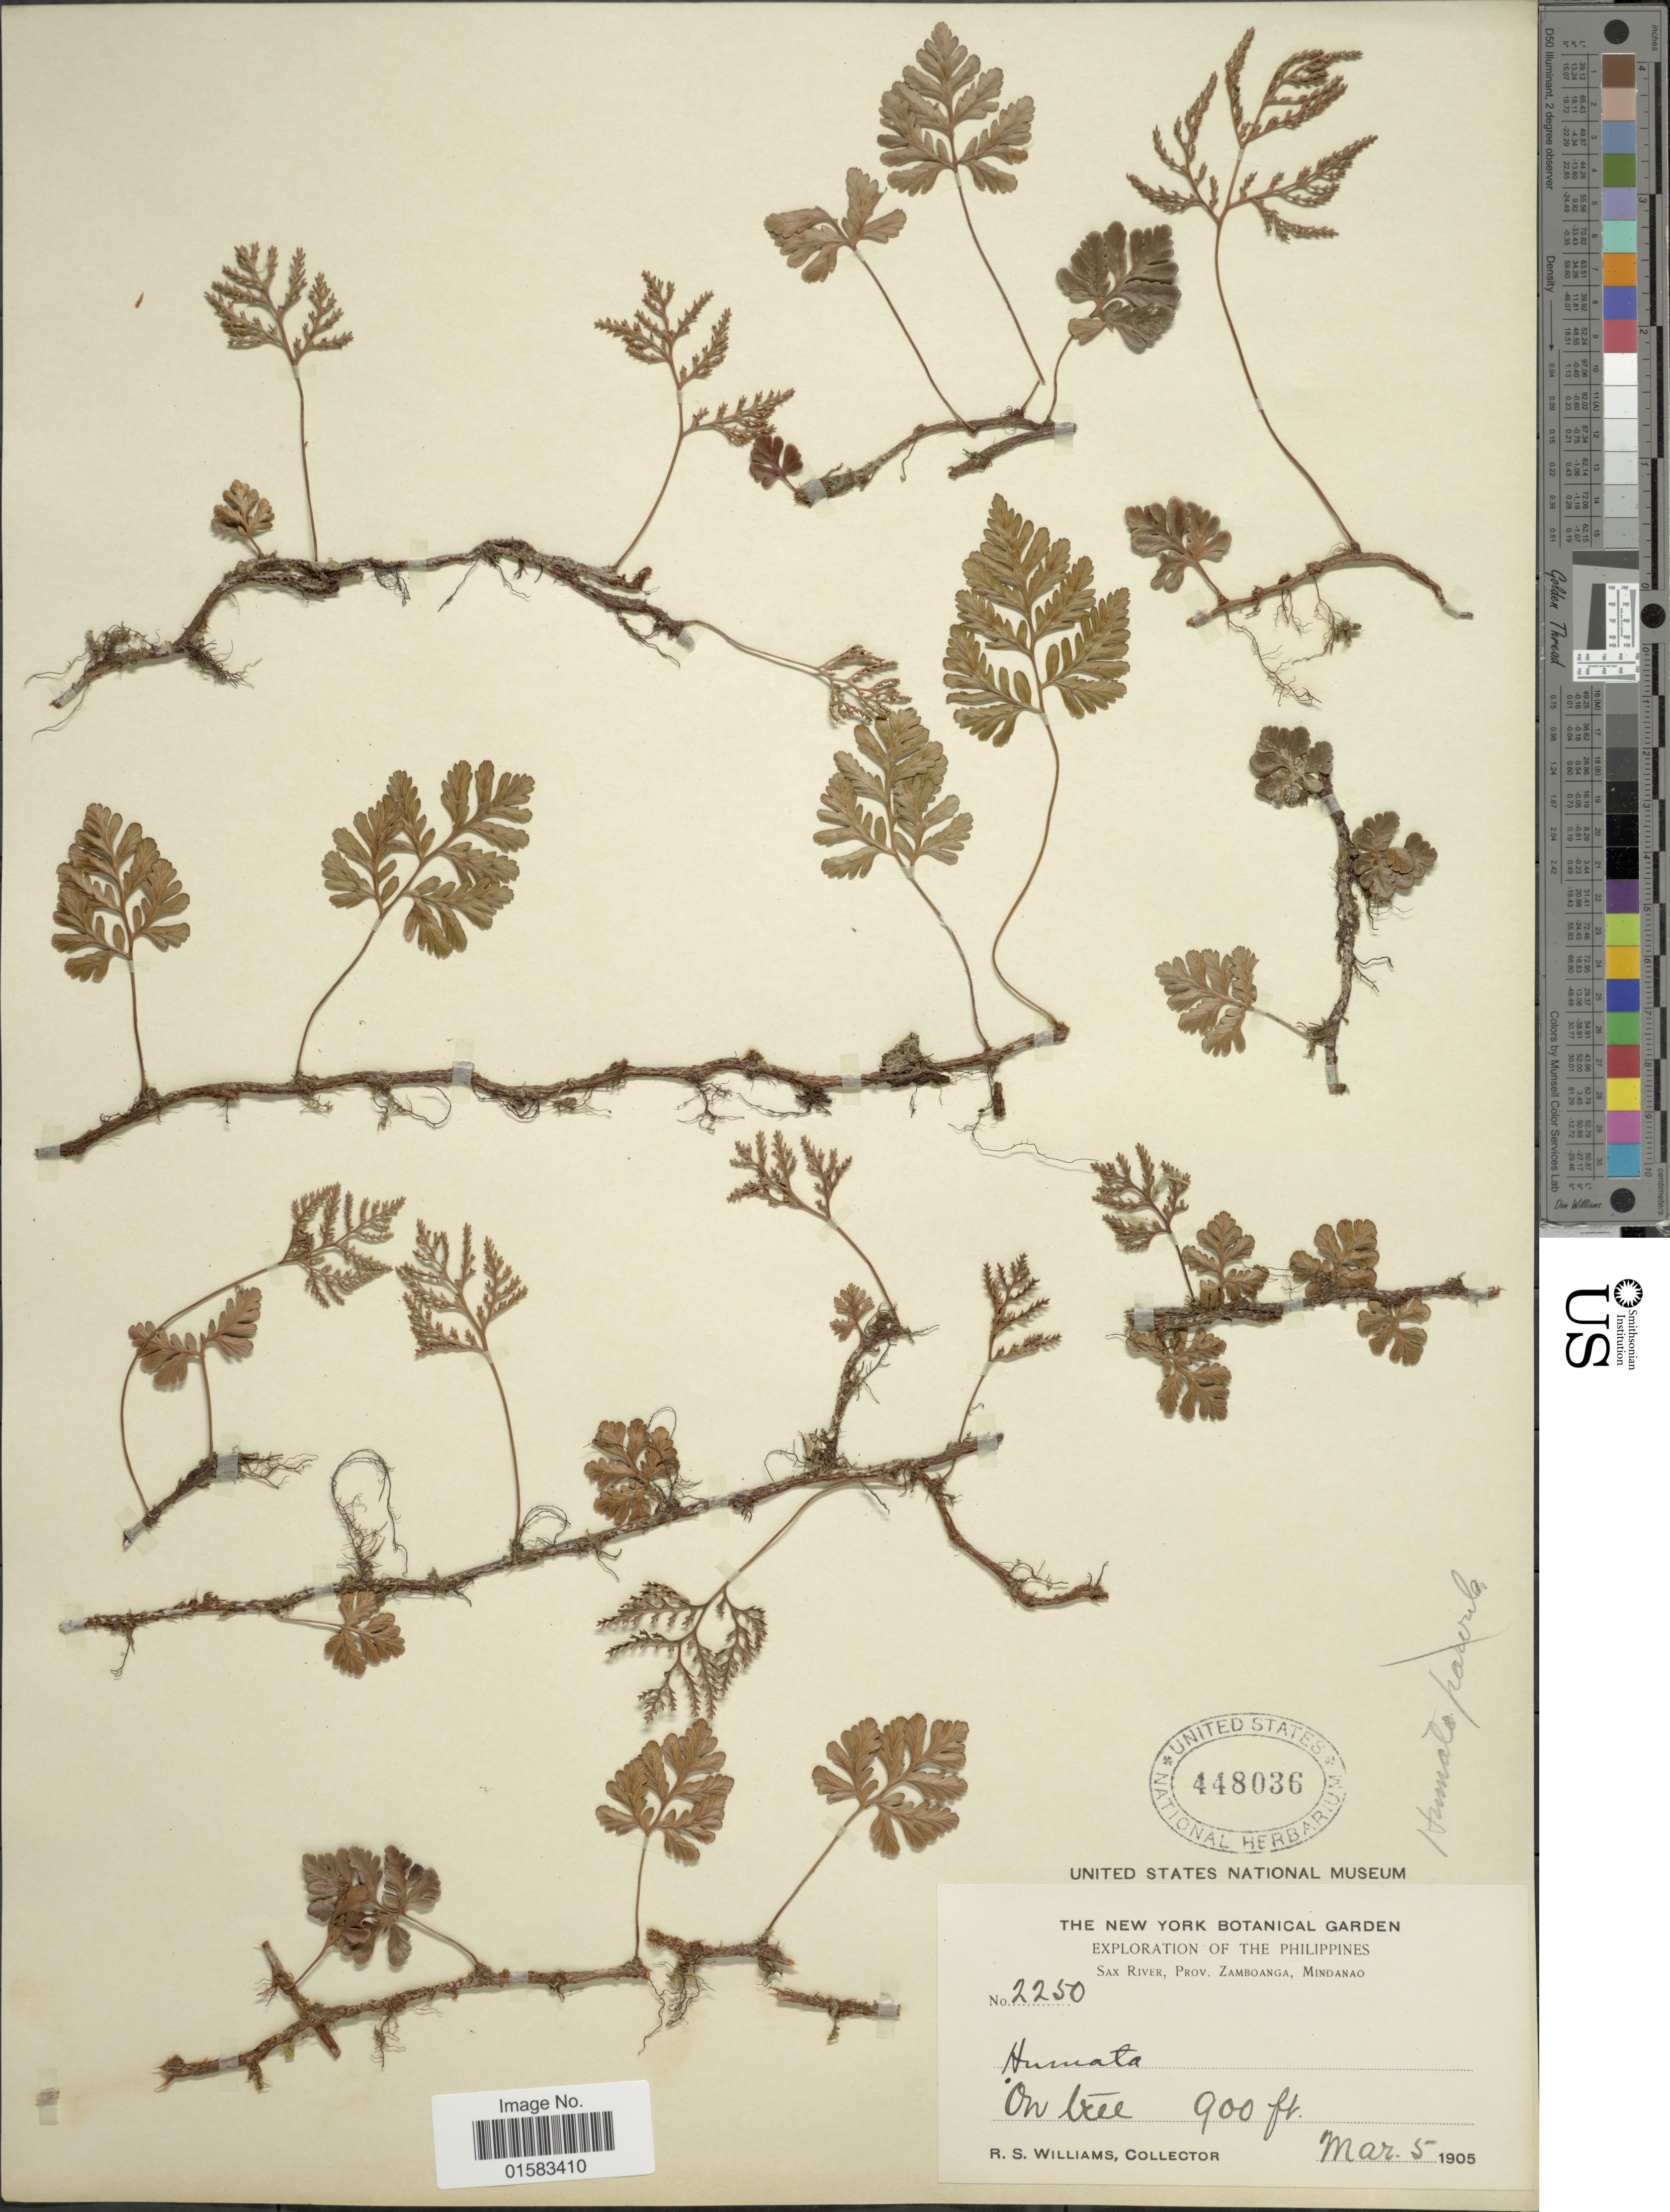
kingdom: Plantae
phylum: Tracheophyta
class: Polypodiopsida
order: Polypodiales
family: Davalliaceae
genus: Davallia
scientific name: Davallia repens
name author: (L. f.) Kuhn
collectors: R. S. Williams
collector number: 2250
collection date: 1905-03-05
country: Philippines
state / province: Zamboanga Peninsula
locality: Sax River, Prov. Zamboanga, Mindanao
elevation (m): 274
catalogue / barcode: US 448036